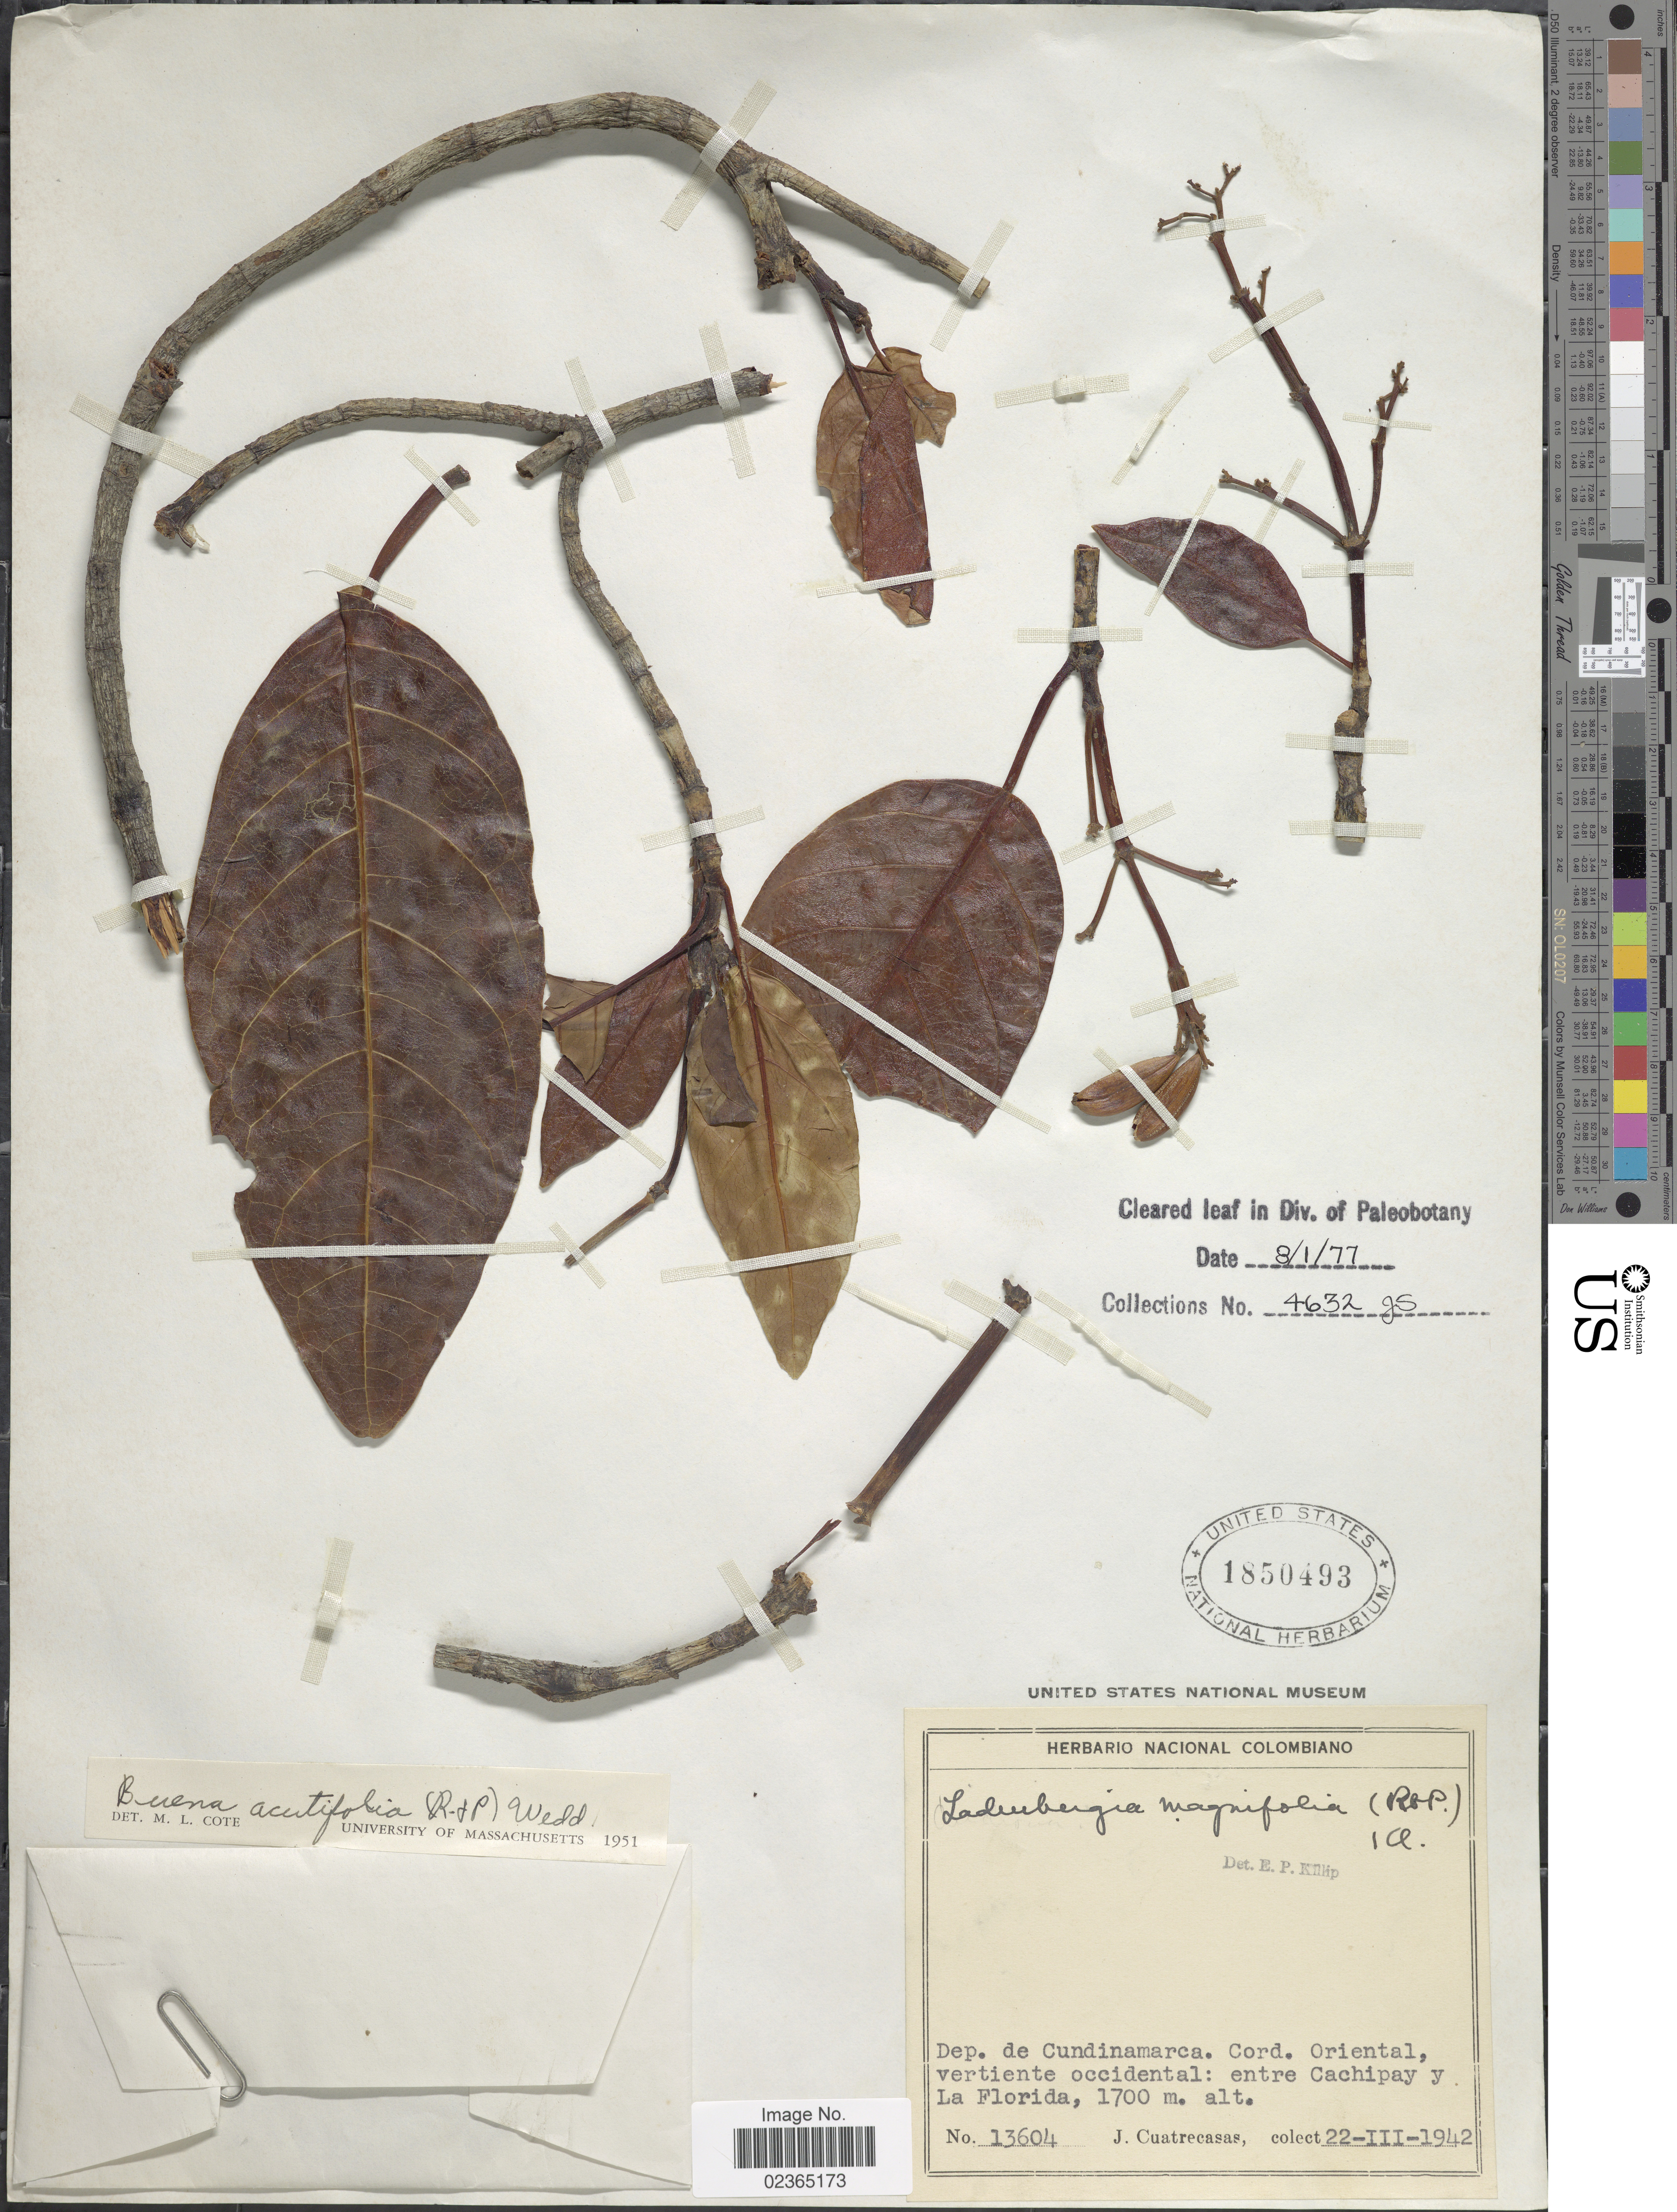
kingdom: Plantae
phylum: Tracheophyta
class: Magnoliopsida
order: Gentianales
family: Rubiaceae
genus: Ladenbergia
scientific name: Ladenbergia acutifolia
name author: (Ruiz & Pav.) Klotzsch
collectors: J. Cuatrecasas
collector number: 13604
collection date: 1942-03-22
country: Colombia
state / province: Cundinamarca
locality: Cord. Oriental, vertiente occidental: entre Cachipay y La Florida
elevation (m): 1700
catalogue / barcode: US 1850493